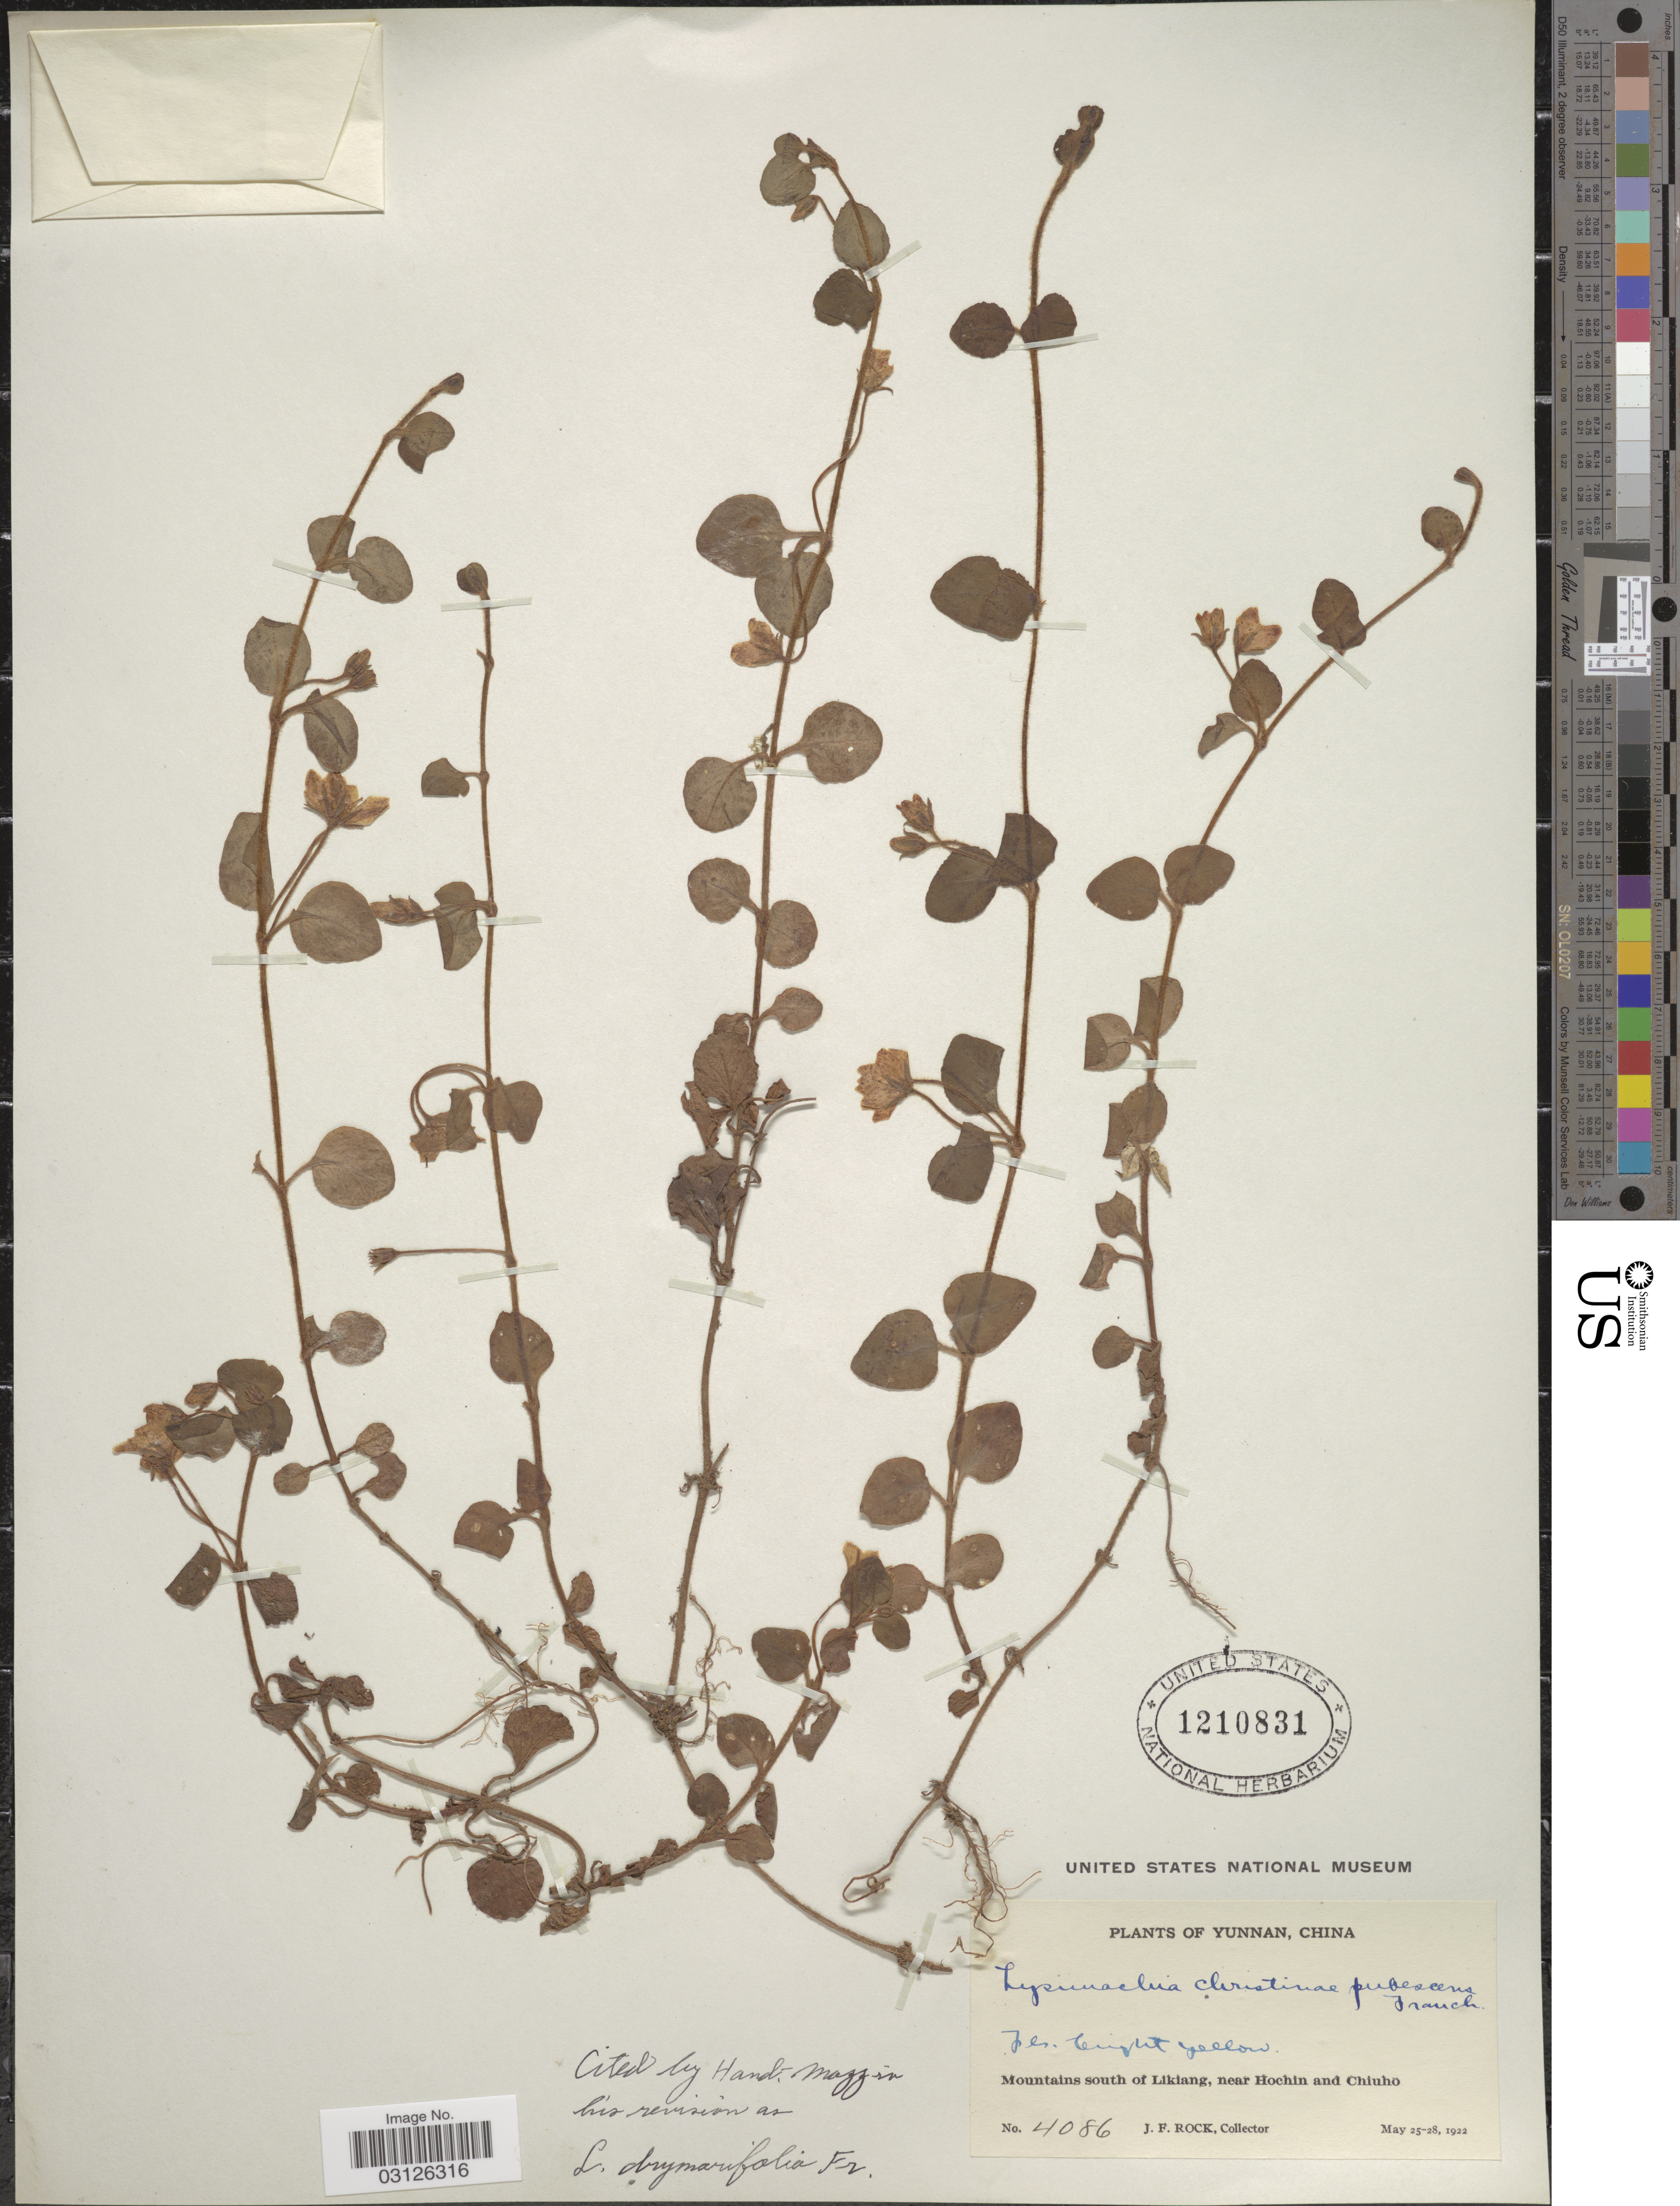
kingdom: Plantae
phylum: Tracheophyta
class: Magnoliopsida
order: Ericales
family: Primulaceae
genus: Lysimachia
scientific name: Lysimachia drynarifolia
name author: Franch.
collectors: J. Rock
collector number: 4086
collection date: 1922-05-25/1922-05-28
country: China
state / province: Yunnan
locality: Mountains south of Likiang, near Hochin and Chiuho.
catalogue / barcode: US 1210831